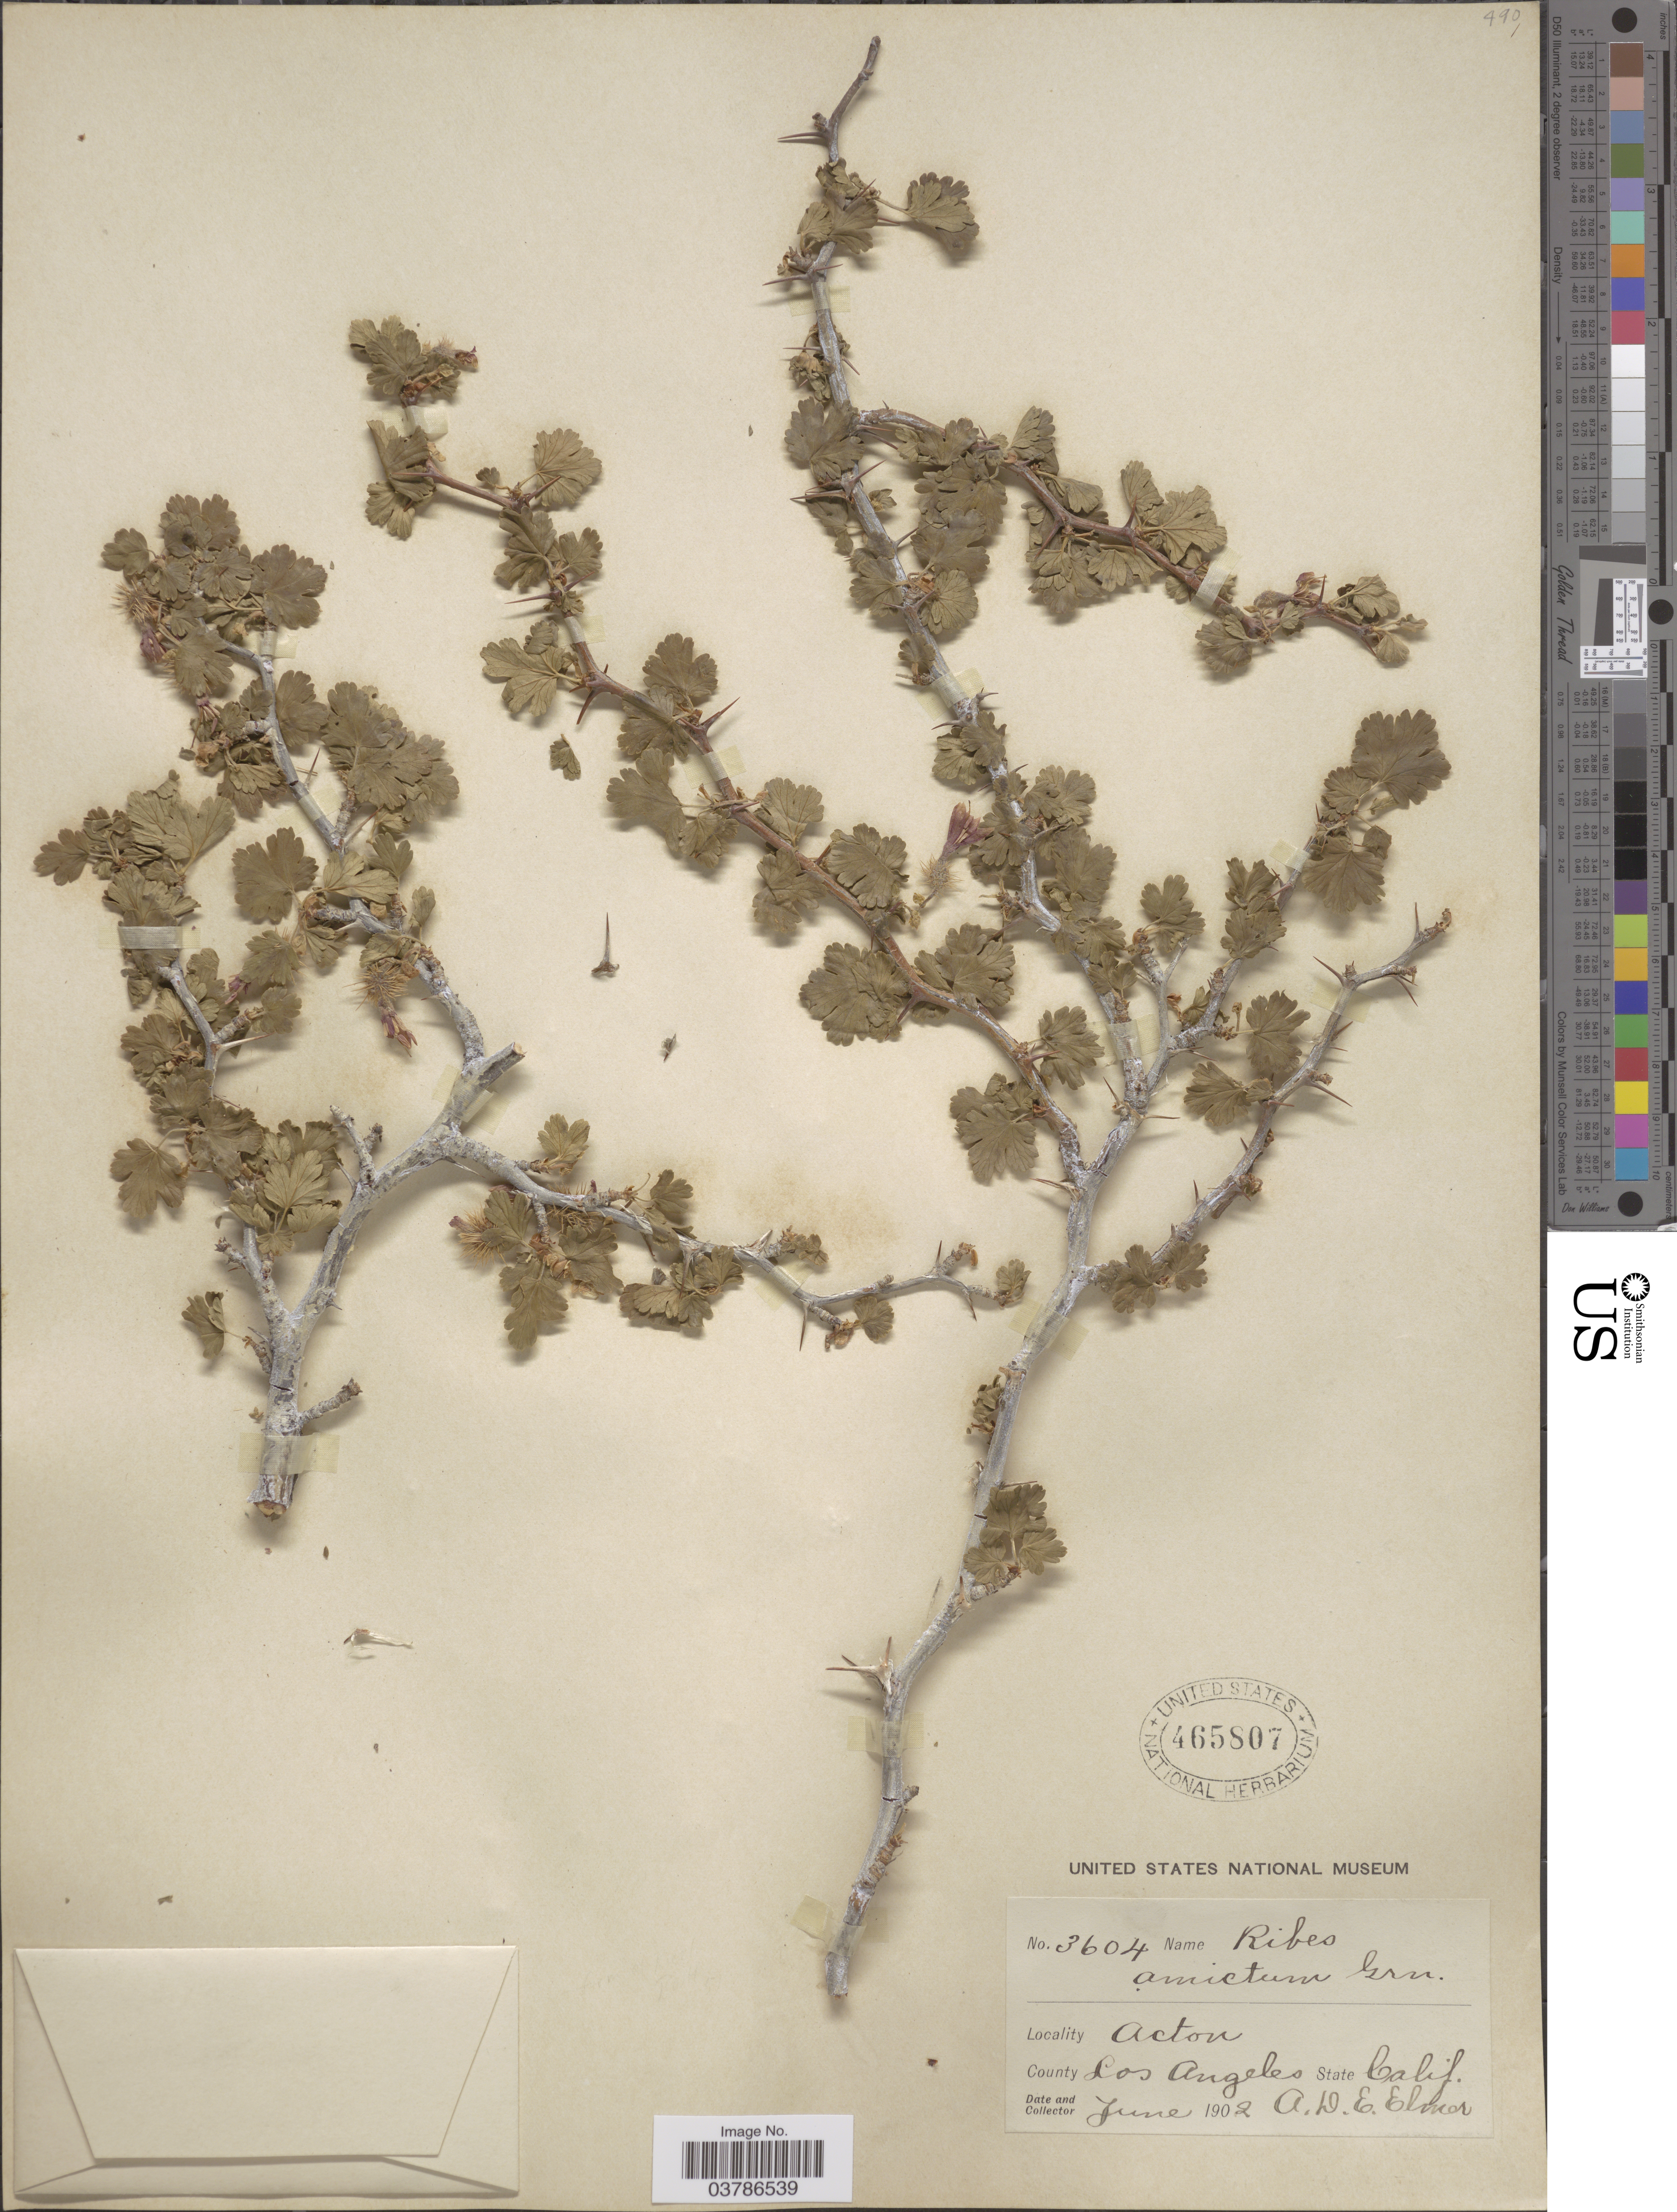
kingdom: Plantae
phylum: Tracheophyta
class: Magnoliopsida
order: Saxifragales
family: Grossulariaceae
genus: Ribes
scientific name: Ribes roezlii var. amictum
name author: (Greene) Jeps.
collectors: A. D. E. Elmer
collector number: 3604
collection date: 1902-06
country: United States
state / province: California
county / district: Los Angeles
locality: Acton. County Los Angeles.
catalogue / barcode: US 465807